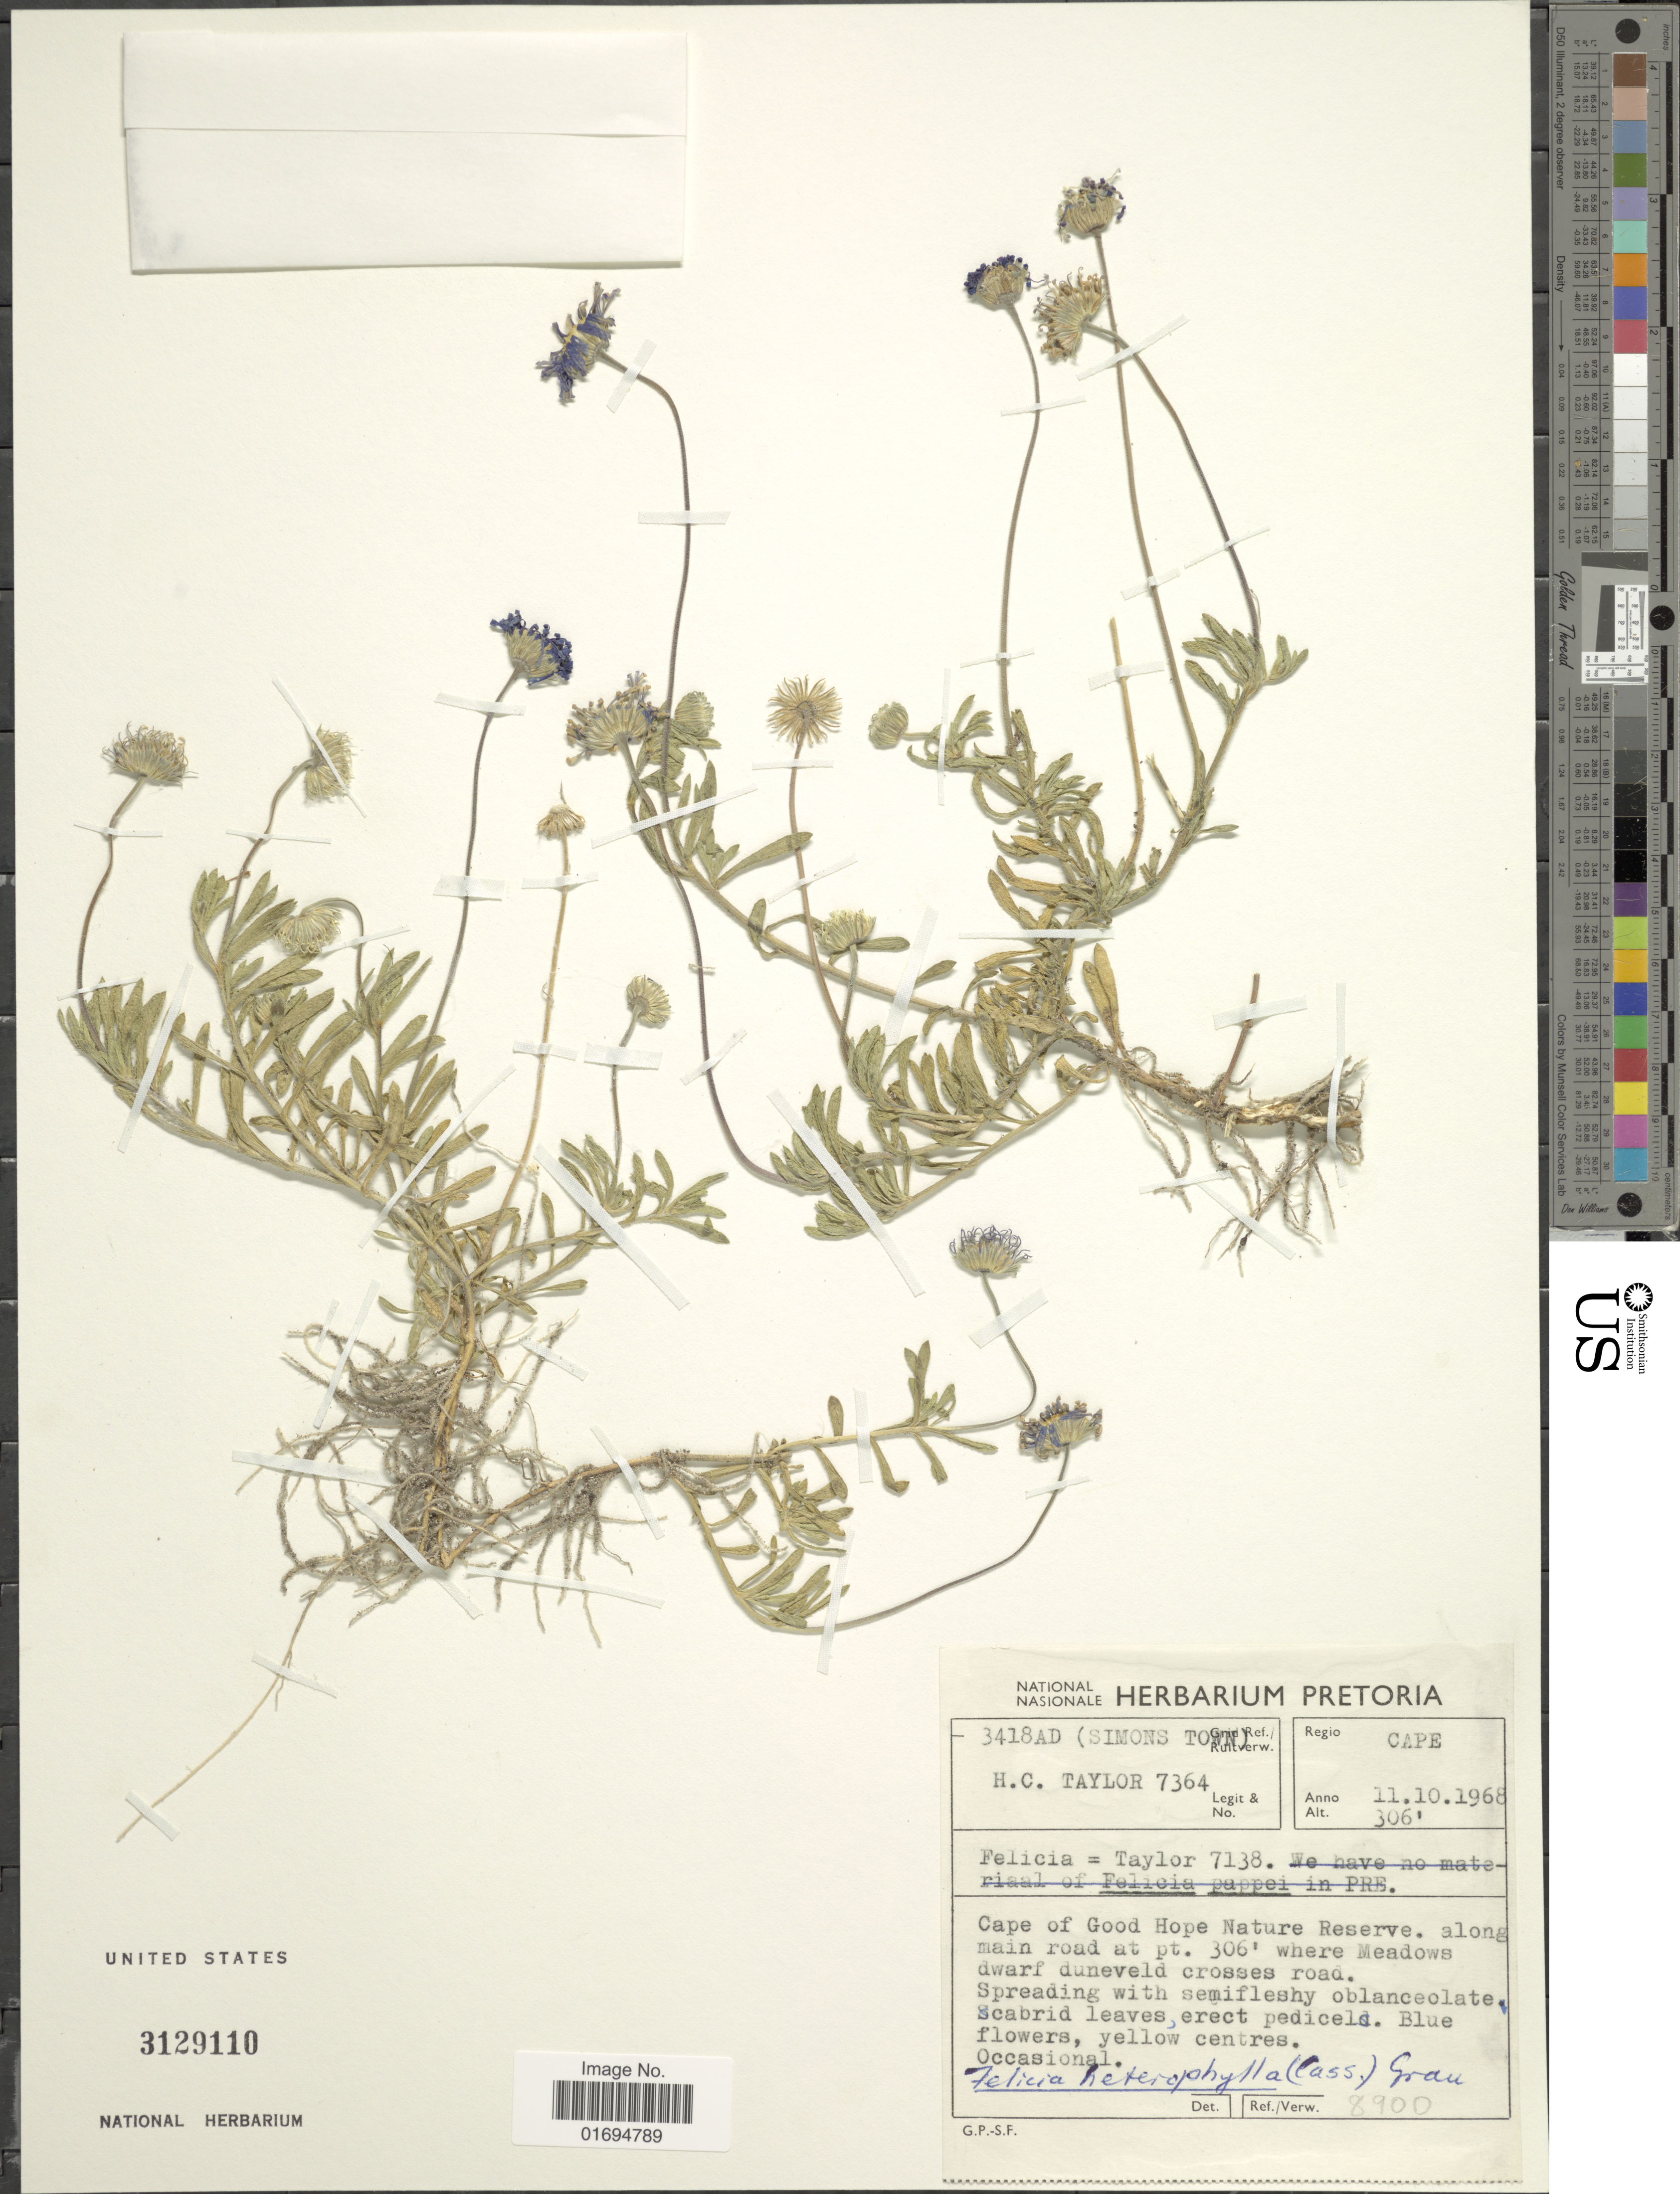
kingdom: Plantae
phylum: Tracheophyta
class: Magnoliopsida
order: Asterales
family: Asteraceae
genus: Felicia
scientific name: Felicia heterophylla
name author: (Cass.) Grau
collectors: H. Taylor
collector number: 7364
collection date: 1968-10-11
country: South Africa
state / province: Western Cape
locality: Cape, Cape of Good Hope Nature Reserve, along main road at pt. 306', where Meadows dwarf duneveld crosses road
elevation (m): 93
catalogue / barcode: US 3129110